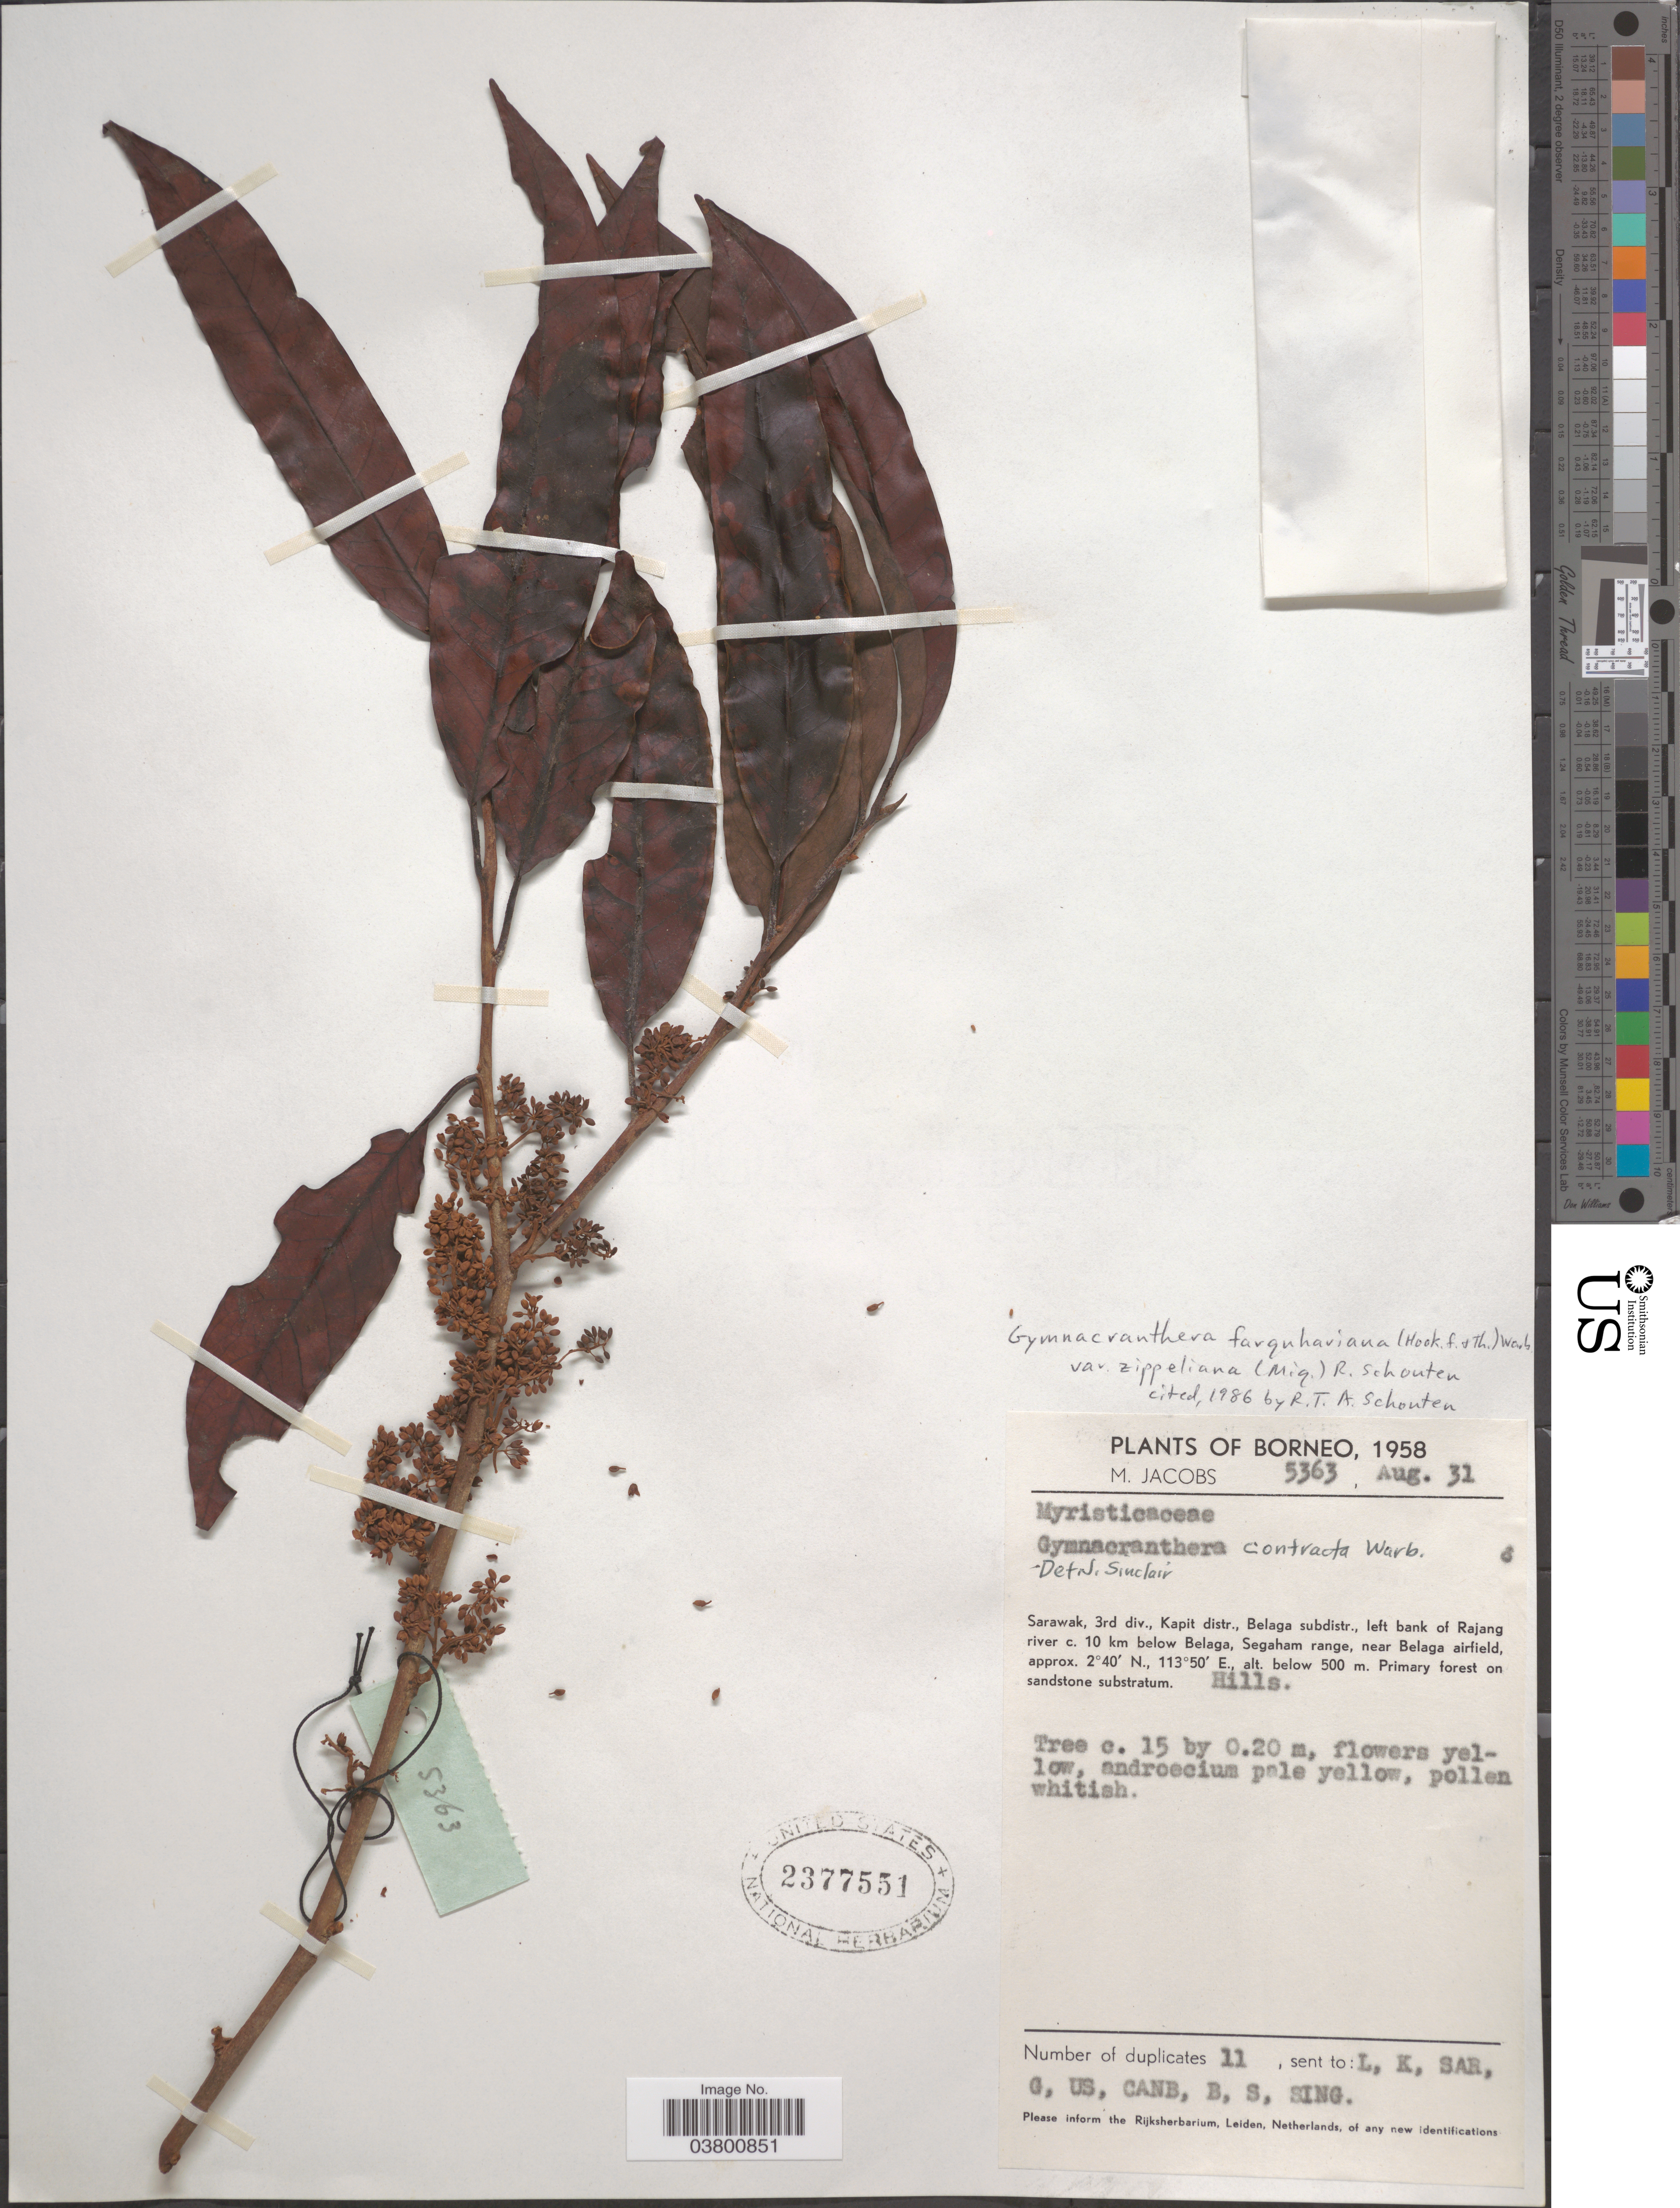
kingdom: Plantae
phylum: Tracheophyta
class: Magnoliopsida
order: Magnoliales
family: Myristicaceae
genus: Gymnacranthera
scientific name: Gymnacranthera farquhariana var. zippeliana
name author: (Miq.) R.T.A. Schouten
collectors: M. Jacobs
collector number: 5363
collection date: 1958-08-31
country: Malaysia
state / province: Sarawak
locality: Borneo. 3rd div., Kapit distr., Belaga subdistr., left bank of Rajang river c. 10 km below Belaga, Segaham range, near Belaga airfield.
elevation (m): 500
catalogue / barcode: US 2377551